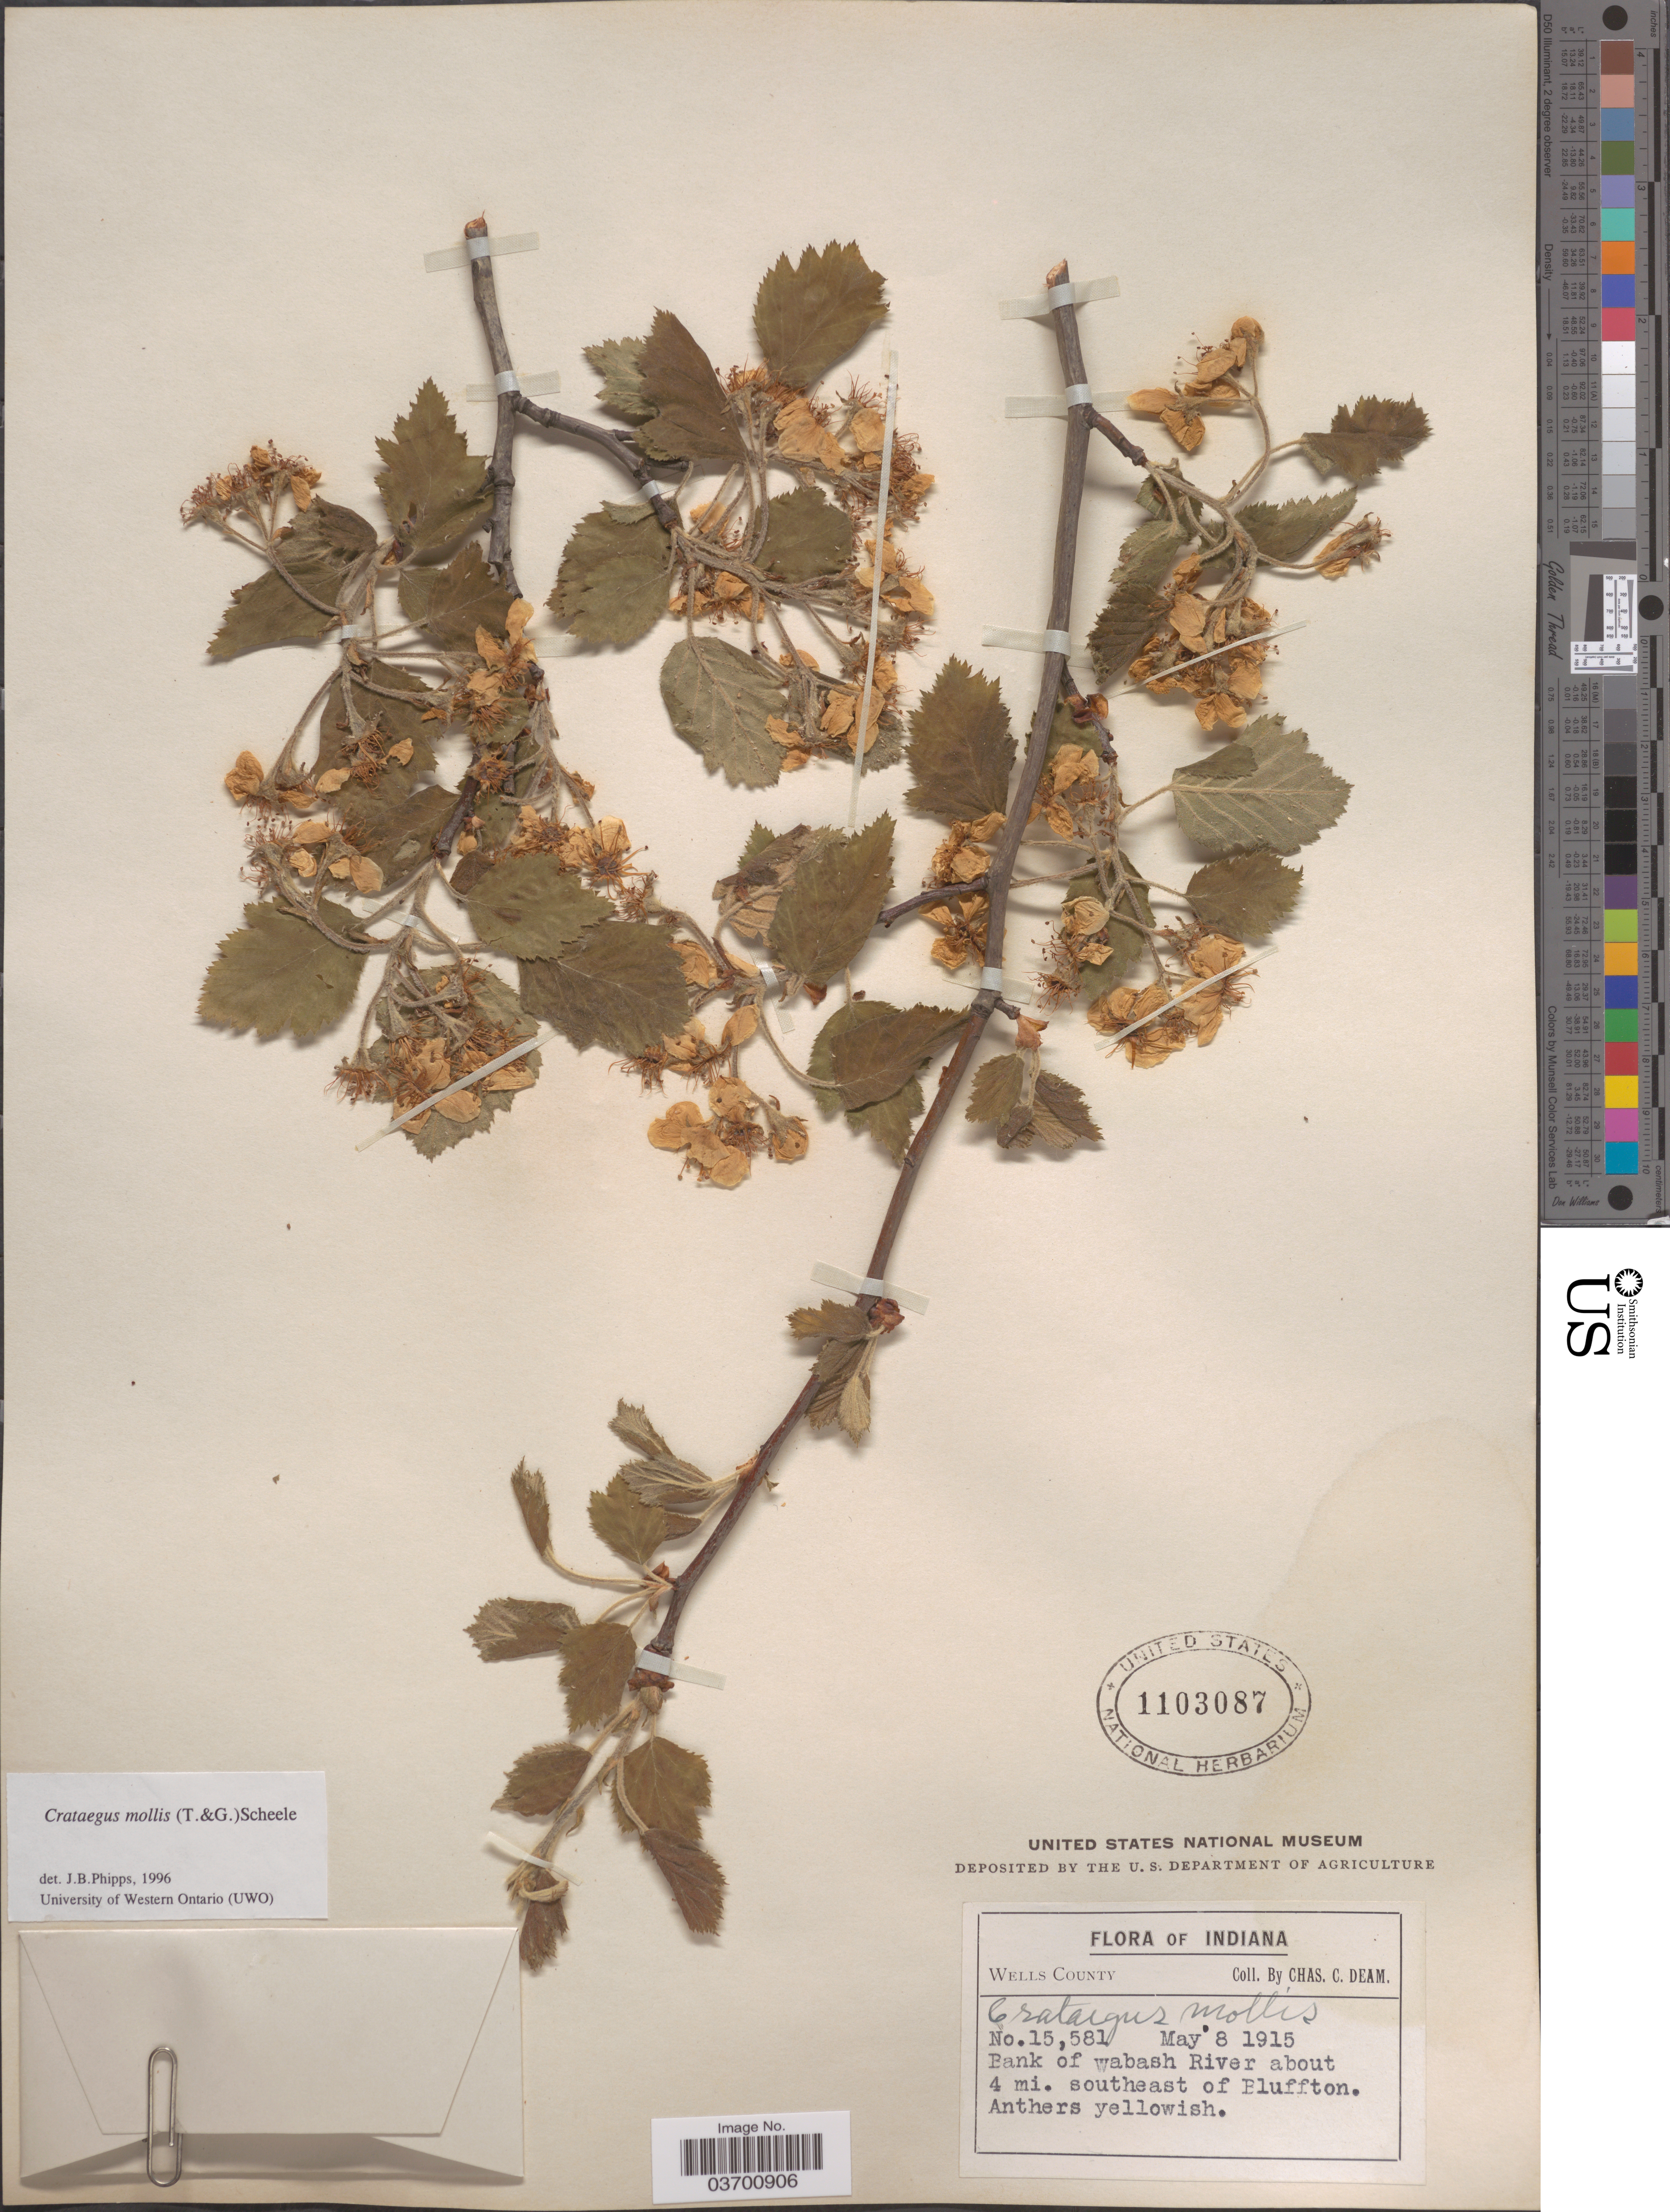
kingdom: Plantae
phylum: Tracheophyta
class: Magnoliopsida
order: Rosales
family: Rosaceae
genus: Crataegus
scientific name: Crataegus mollis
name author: (Torr. & A. Gray) Scheele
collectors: C. C. Deam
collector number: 15581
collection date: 1915-05-08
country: United States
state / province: Indiana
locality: Wells County. Bank of Wabash River about 4 mi. southeast of Bluffton.